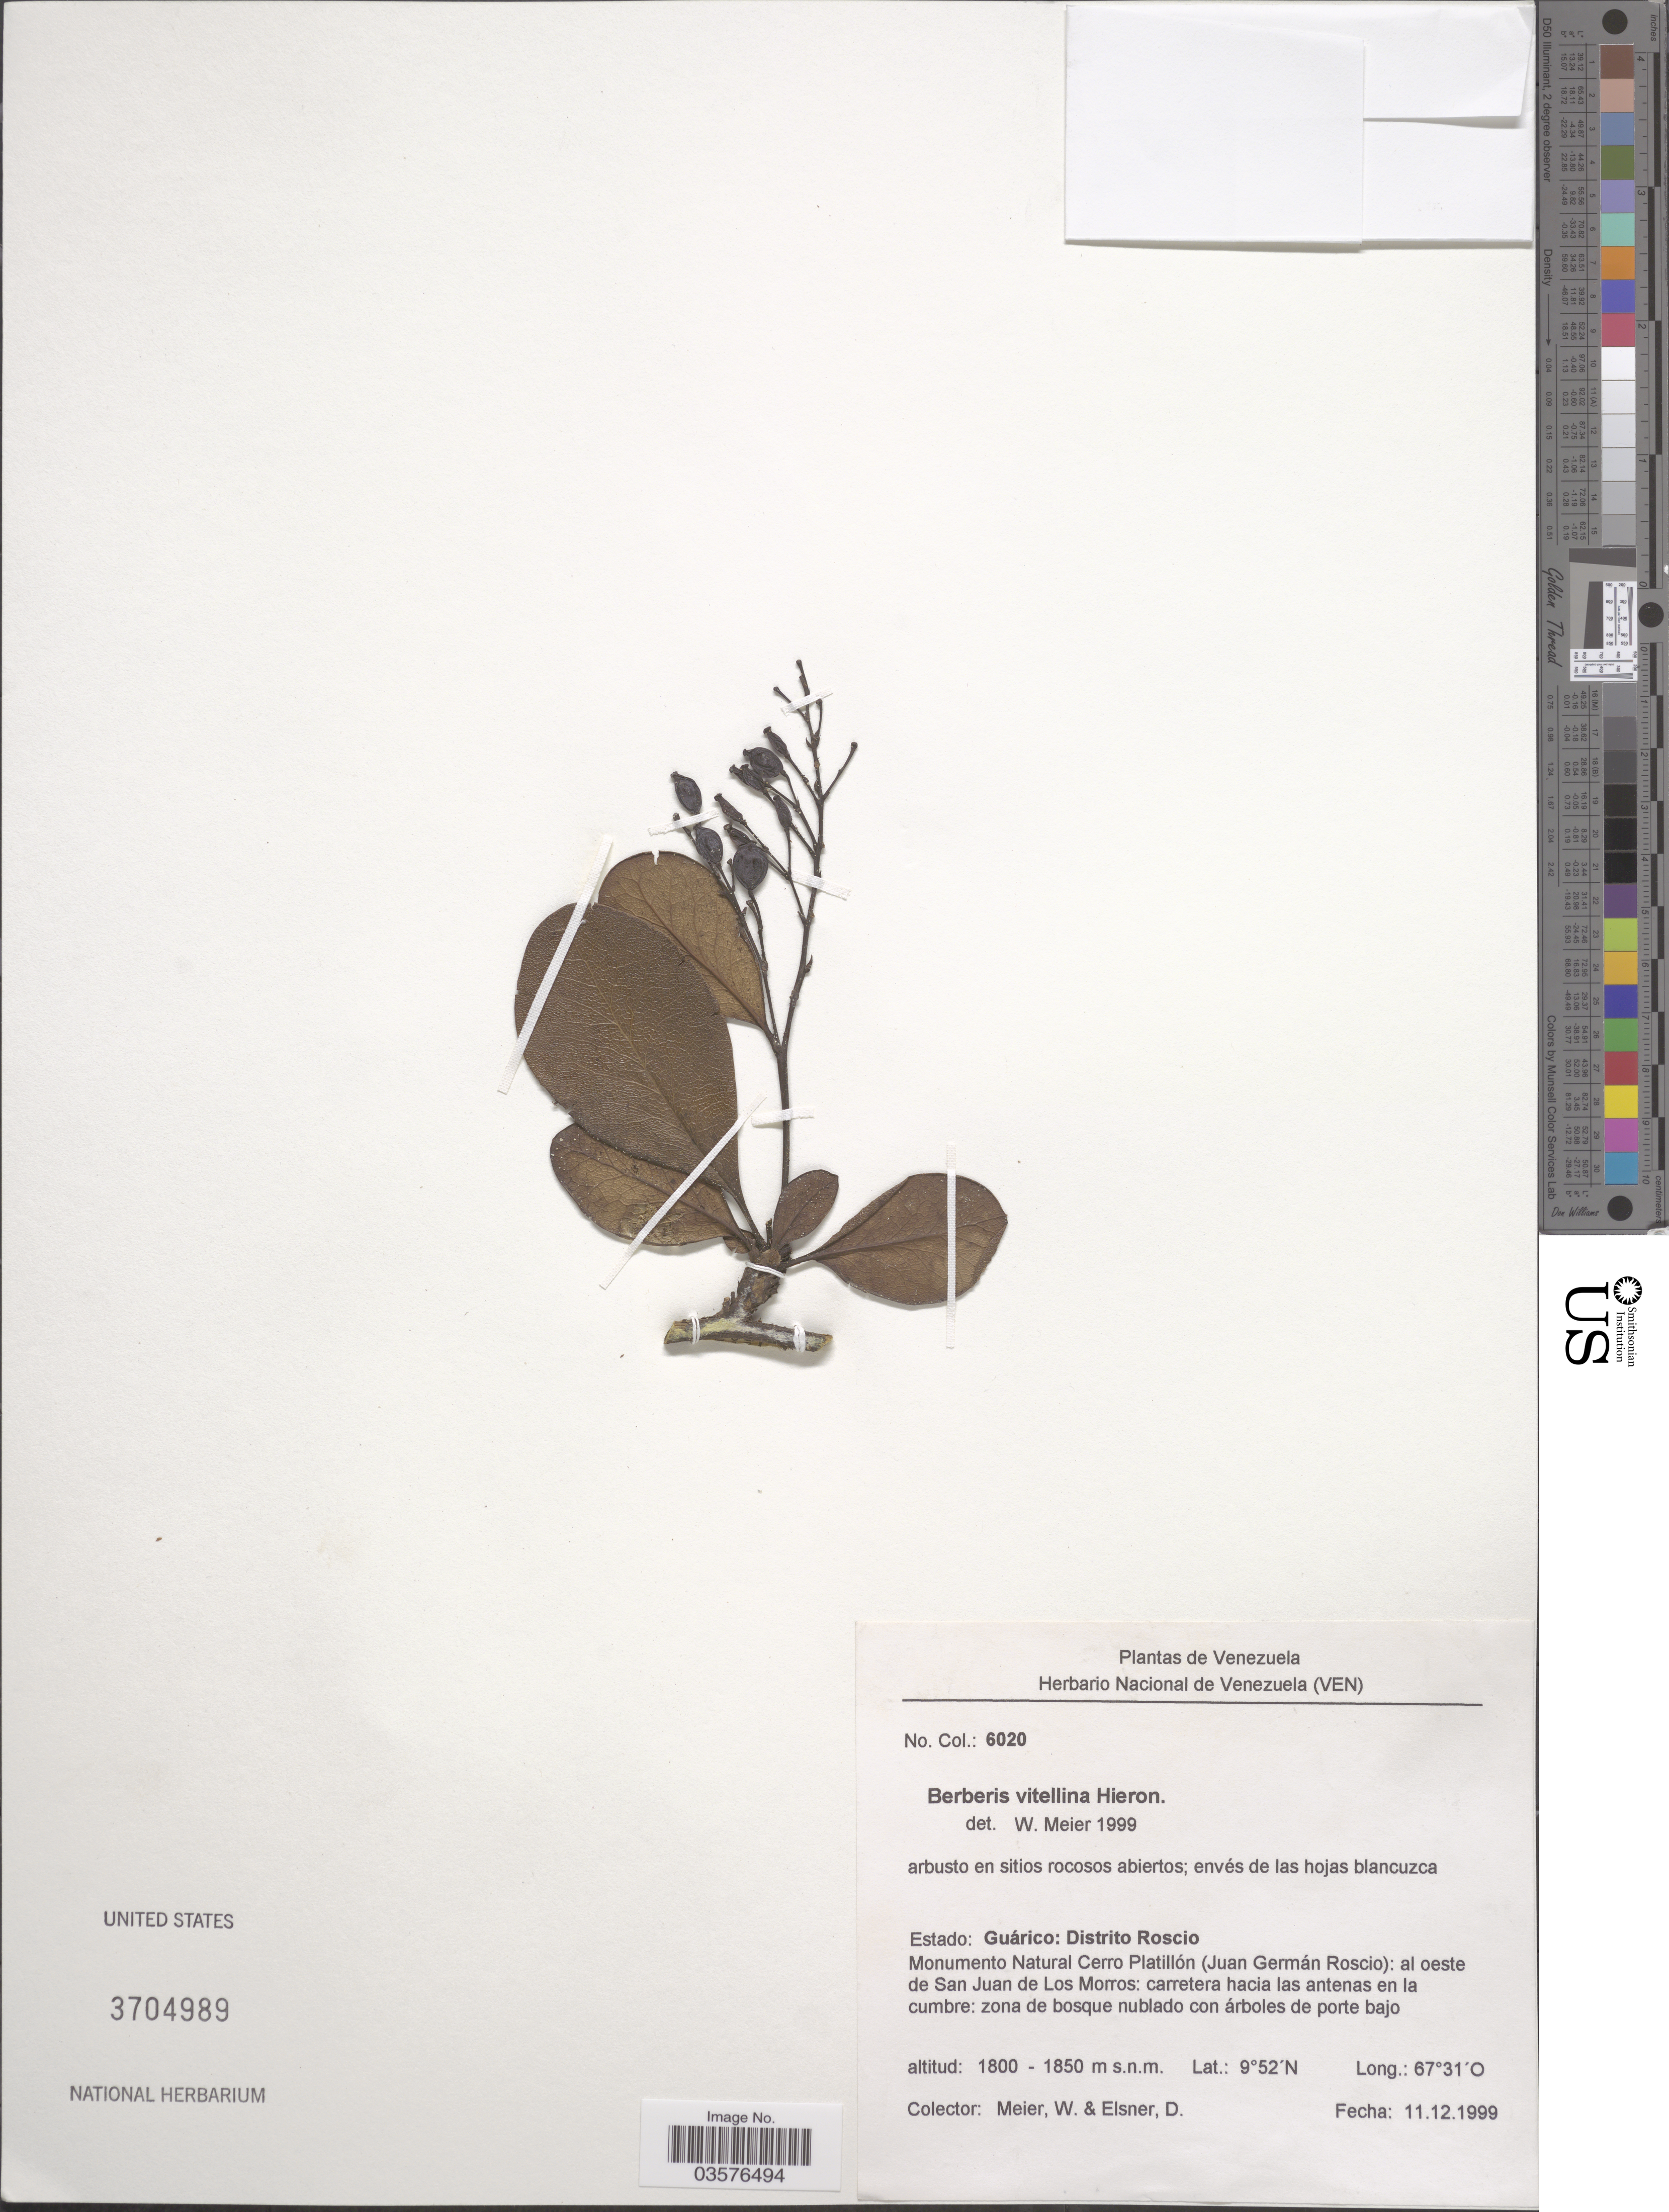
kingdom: Plantae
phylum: Tracheophyta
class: Magnoliopsida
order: Ranunculales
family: Berberidaceae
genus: Berberis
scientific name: Berberis vitellina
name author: Hieron.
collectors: W. Meier & D. Elsner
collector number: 6020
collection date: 1999-12-11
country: Venezuela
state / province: Guarico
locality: Distrito Roscio. Monumento Natural Cerro Platillón (Juan Germán Roscio): al oeste de San Juan de Los Morros.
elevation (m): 1800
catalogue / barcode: US 3704989